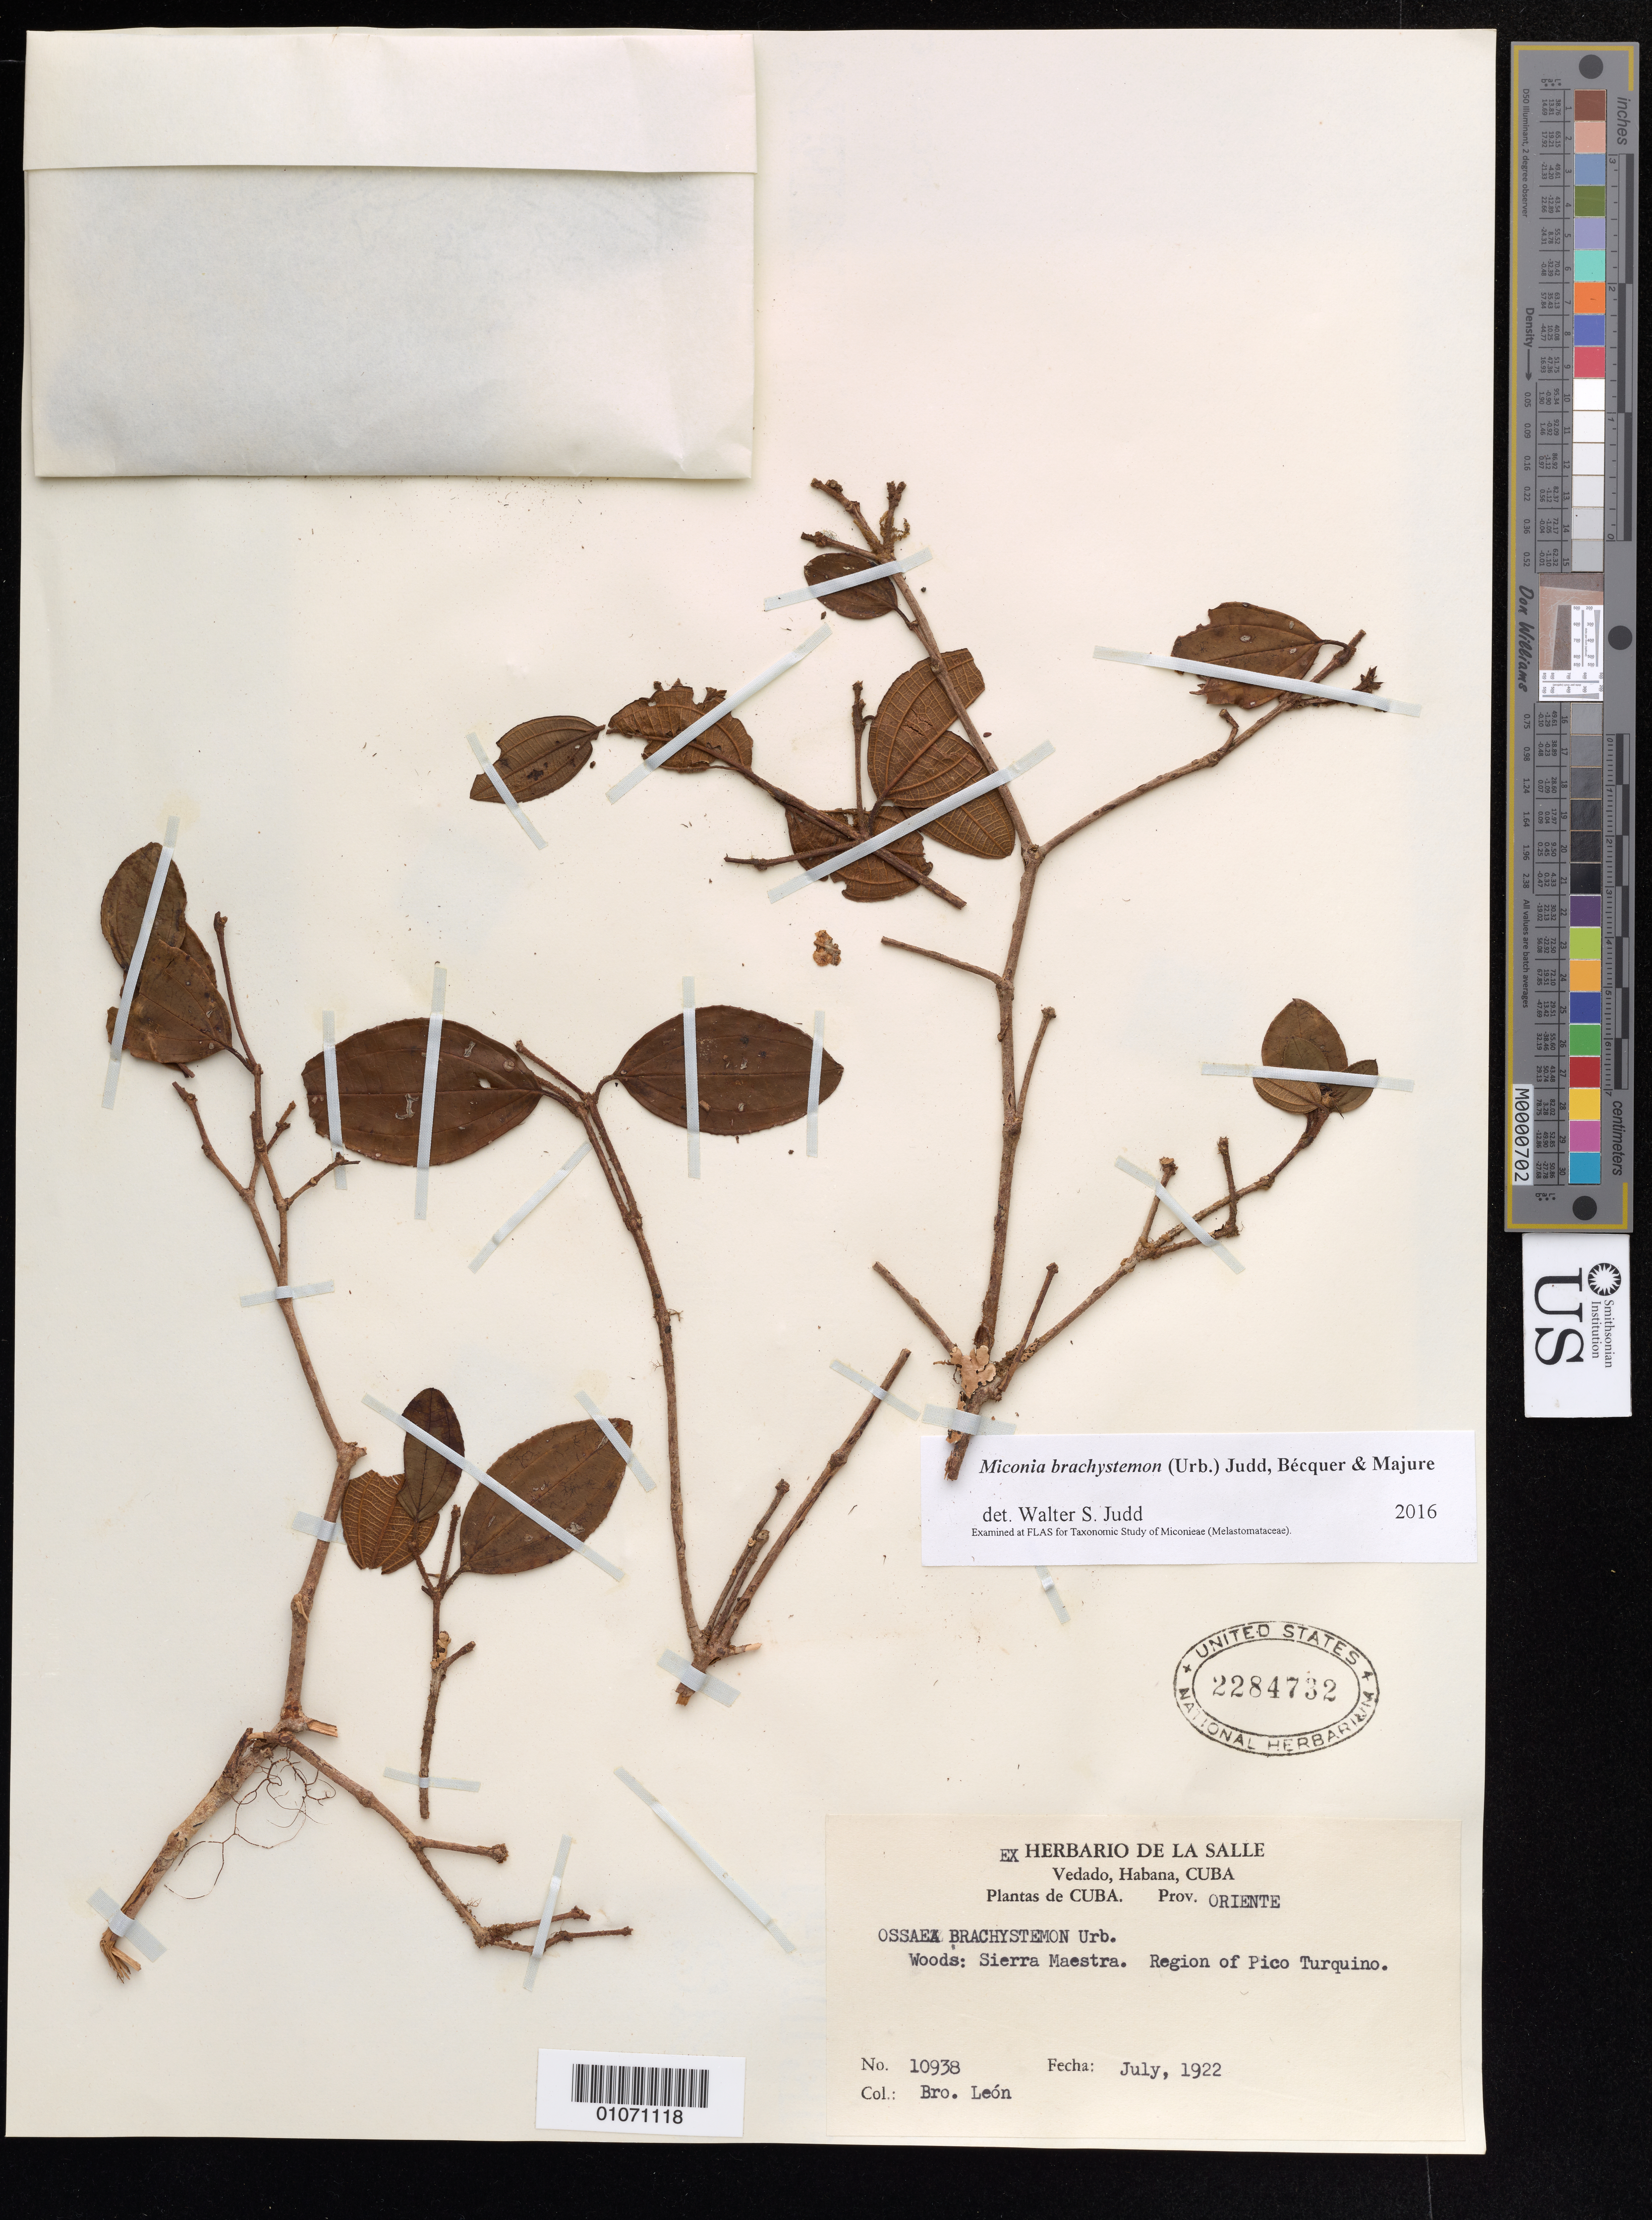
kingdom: Plantae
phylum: Tracheophyta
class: Magnoliopsida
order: Myrtales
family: Melastomataceae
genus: Miconia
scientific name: Miconia brachystemon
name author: (Urb.) Judd et al.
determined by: Judd, Walter S.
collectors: Bro. León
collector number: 10938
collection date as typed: Jul 1922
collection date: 1922-07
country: Cuba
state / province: Oriente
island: Cuba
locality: Sierra Maestra, region of Pico Turquino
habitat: Woods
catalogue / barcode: US 2284732